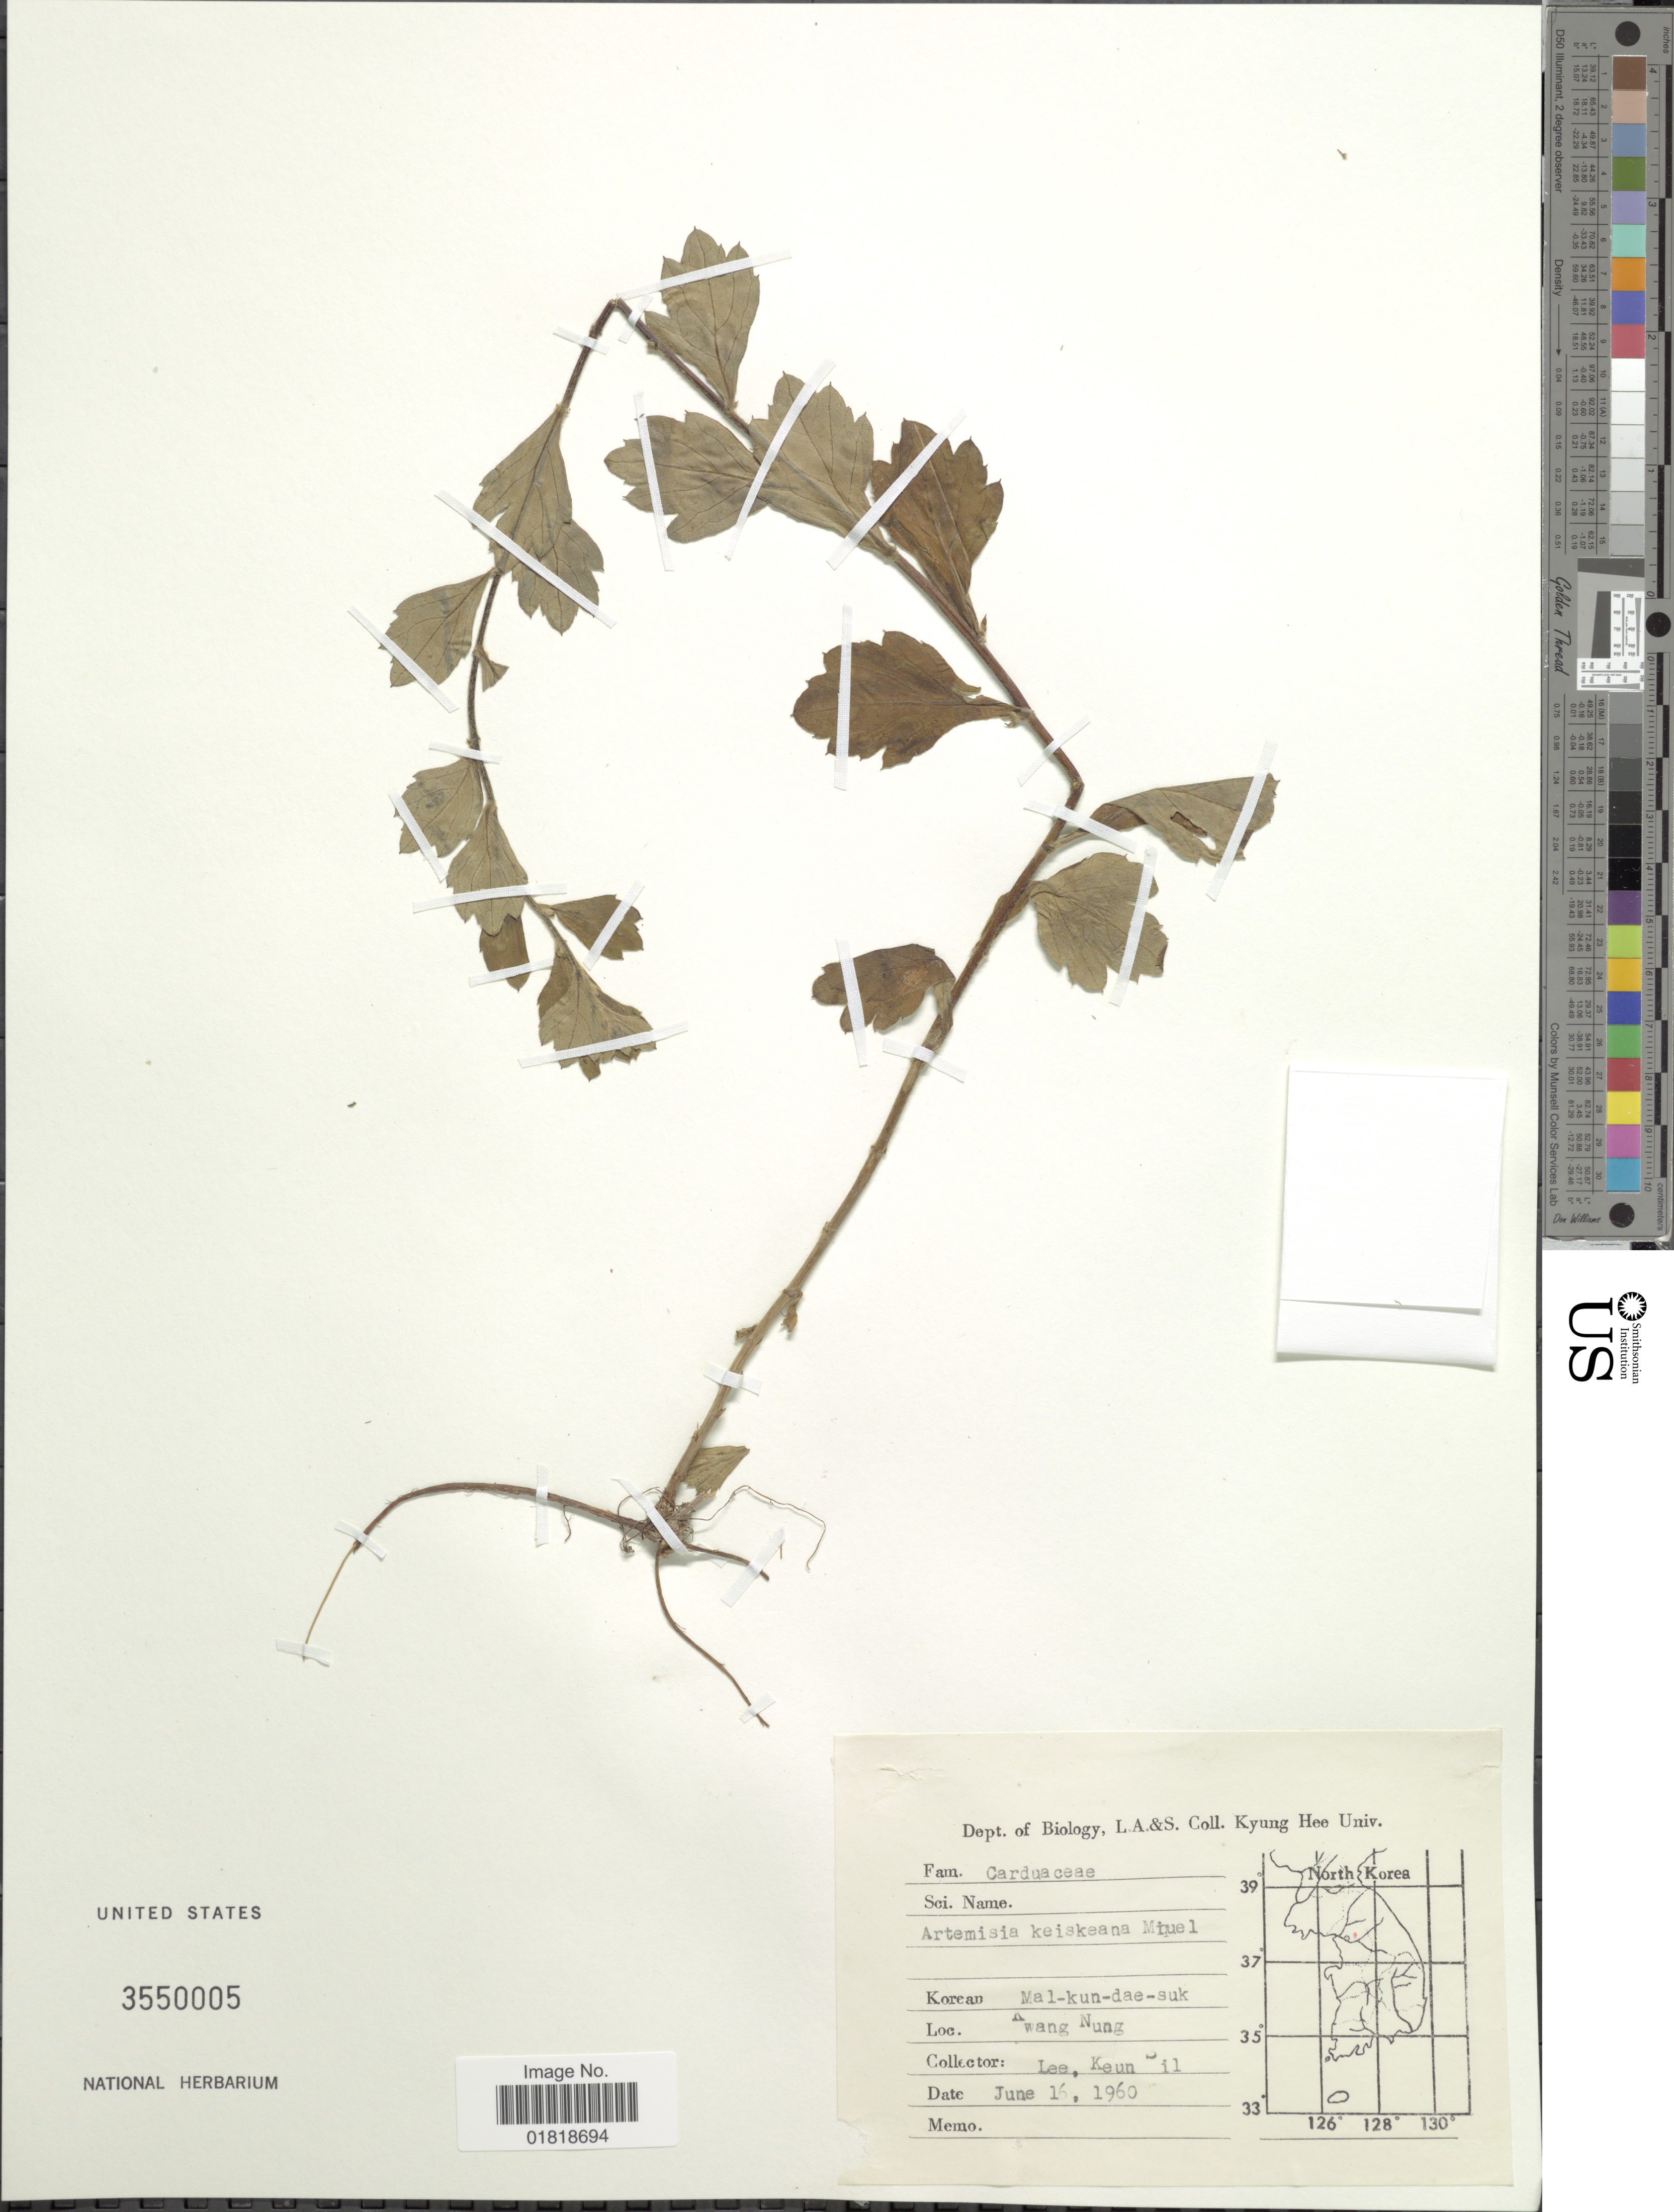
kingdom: Plantae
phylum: Tracheophyta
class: Magnoliopsida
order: Asterales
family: Asteraceae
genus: Artemisia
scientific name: Artemisia keiskeana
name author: Miq.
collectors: K. Lee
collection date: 1960-06-16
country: South Korea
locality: Kwang Nung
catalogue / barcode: US 3550005